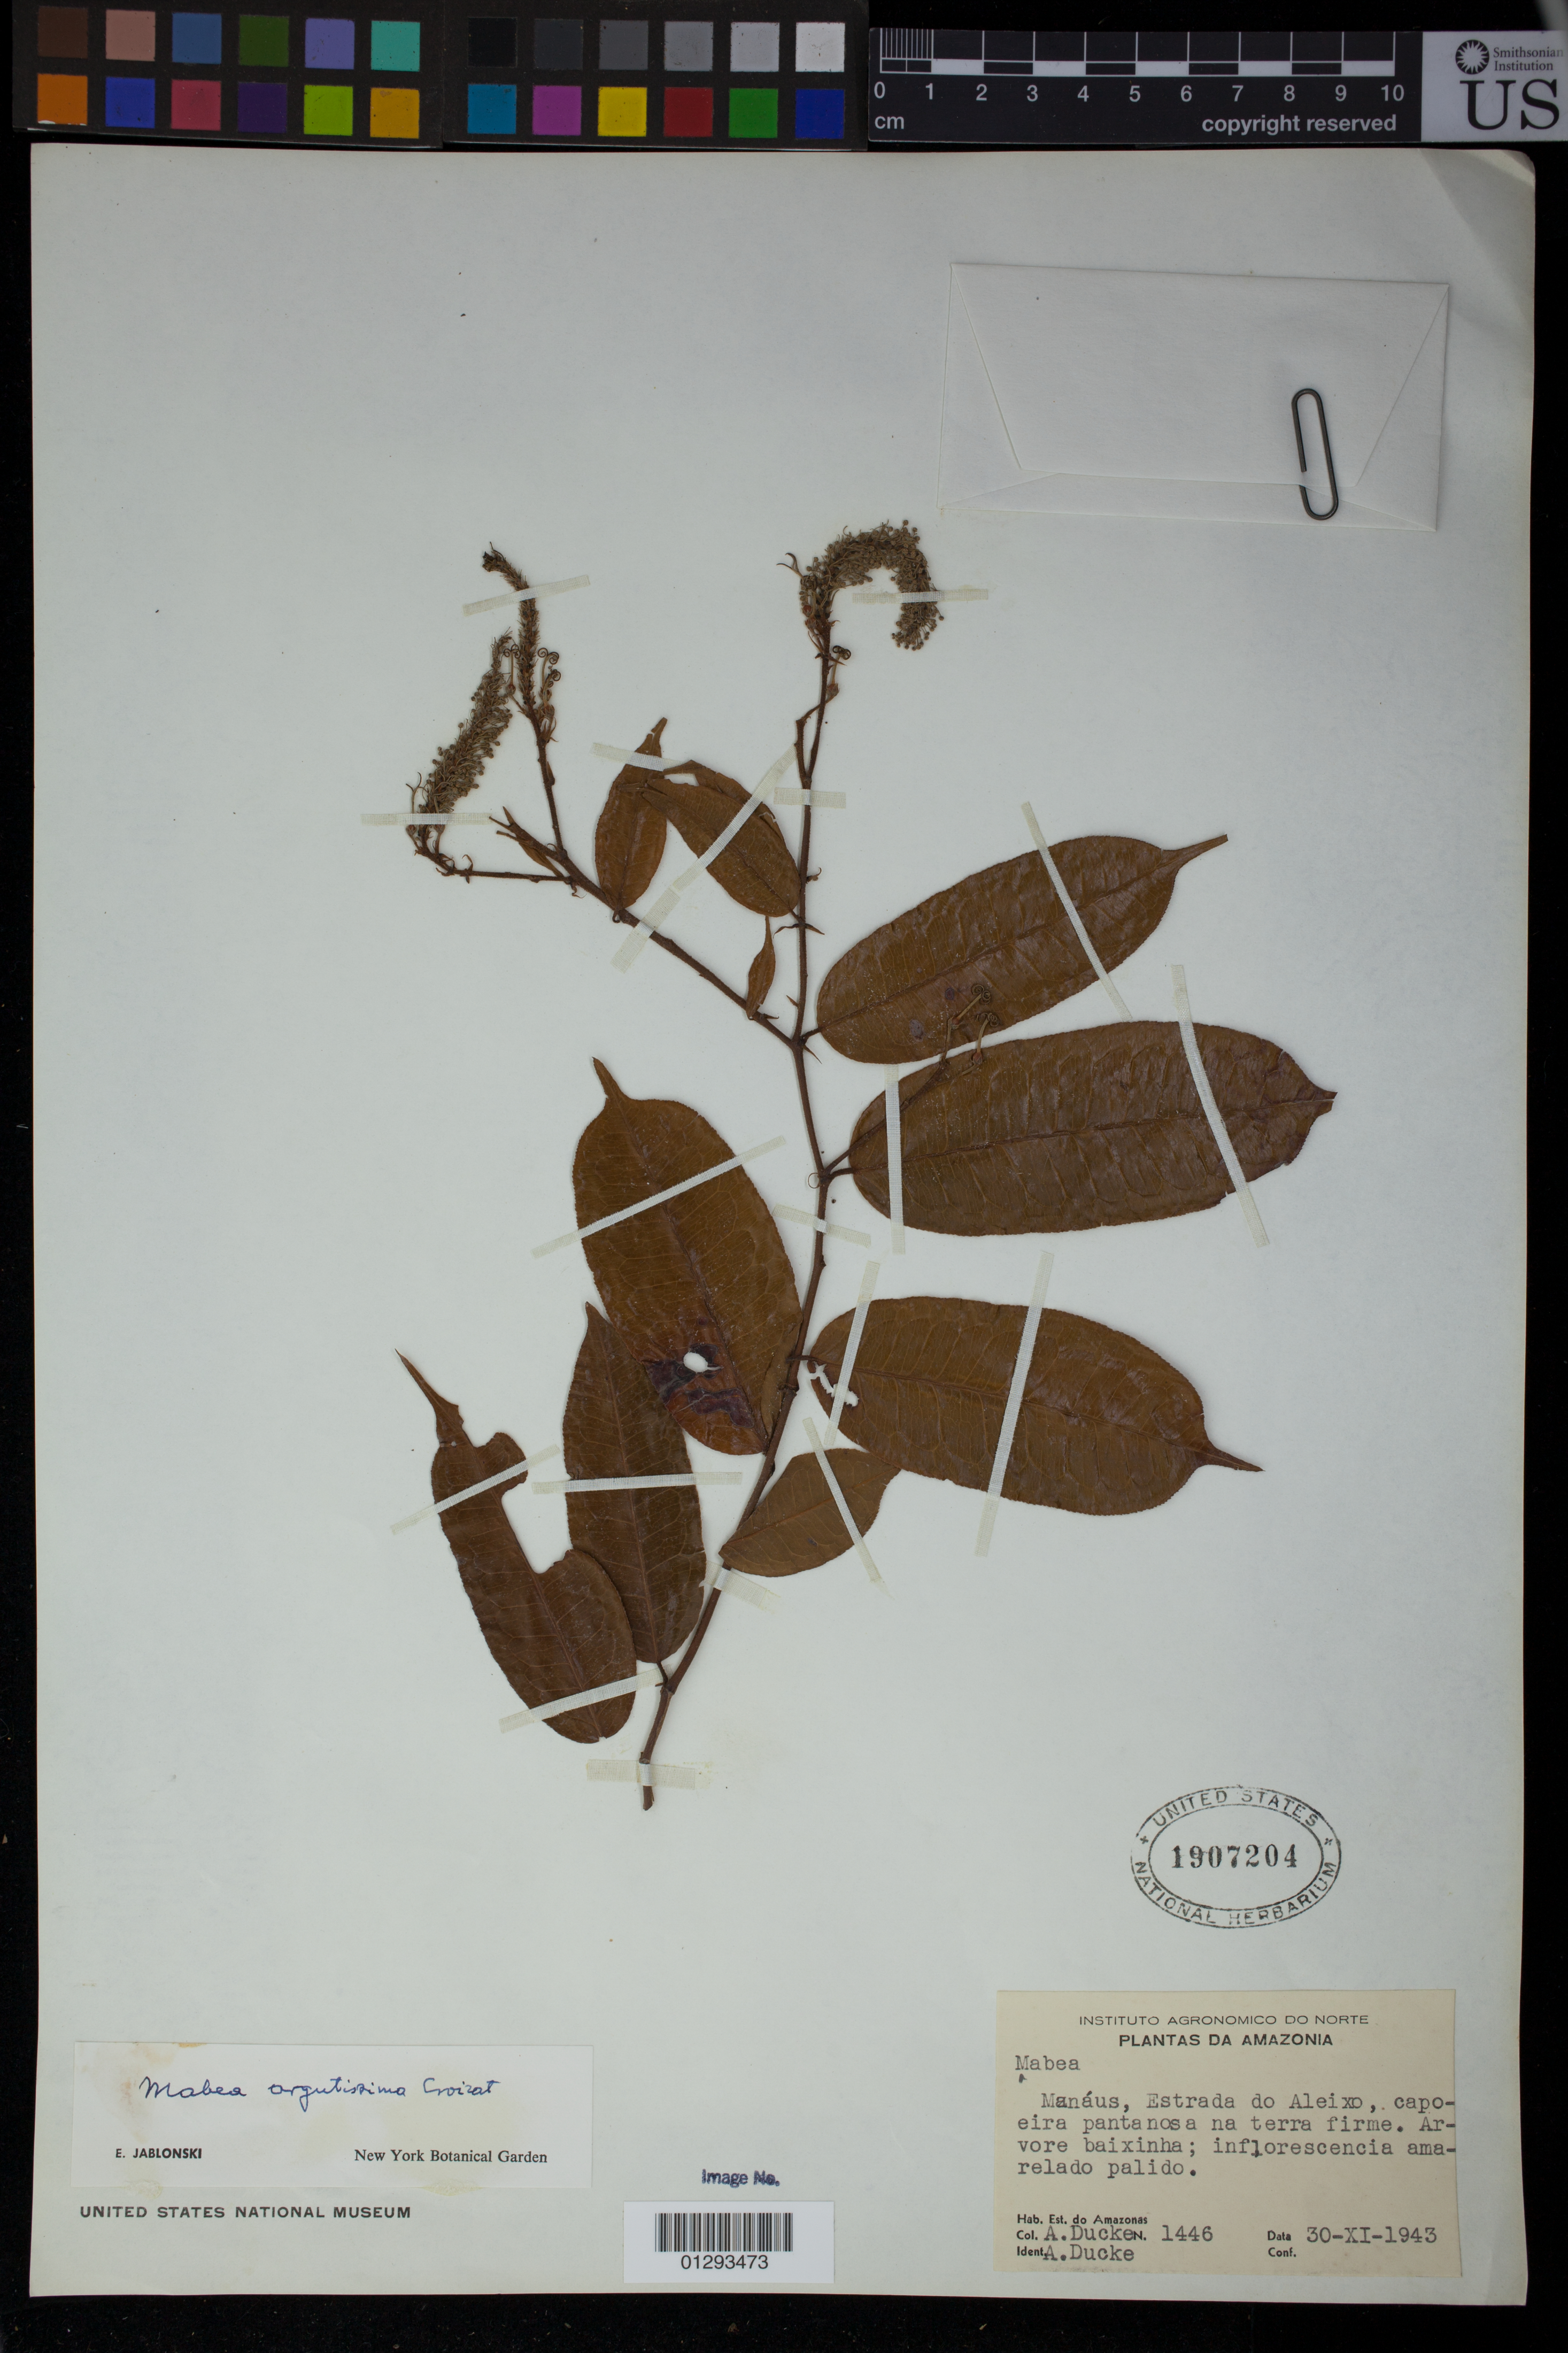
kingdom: Plantae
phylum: Tracheophyta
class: Magnoliopsida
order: Malpighiales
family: Euphorbiaceae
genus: Mabea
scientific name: Mabea subsessilis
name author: Pax & K. Hoffm.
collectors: A. Ducke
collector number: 1446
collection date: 1943-11-30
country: Brazil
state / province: Amazonas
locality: Manaus, Estrada do Aleixo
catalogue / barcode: US 1907204